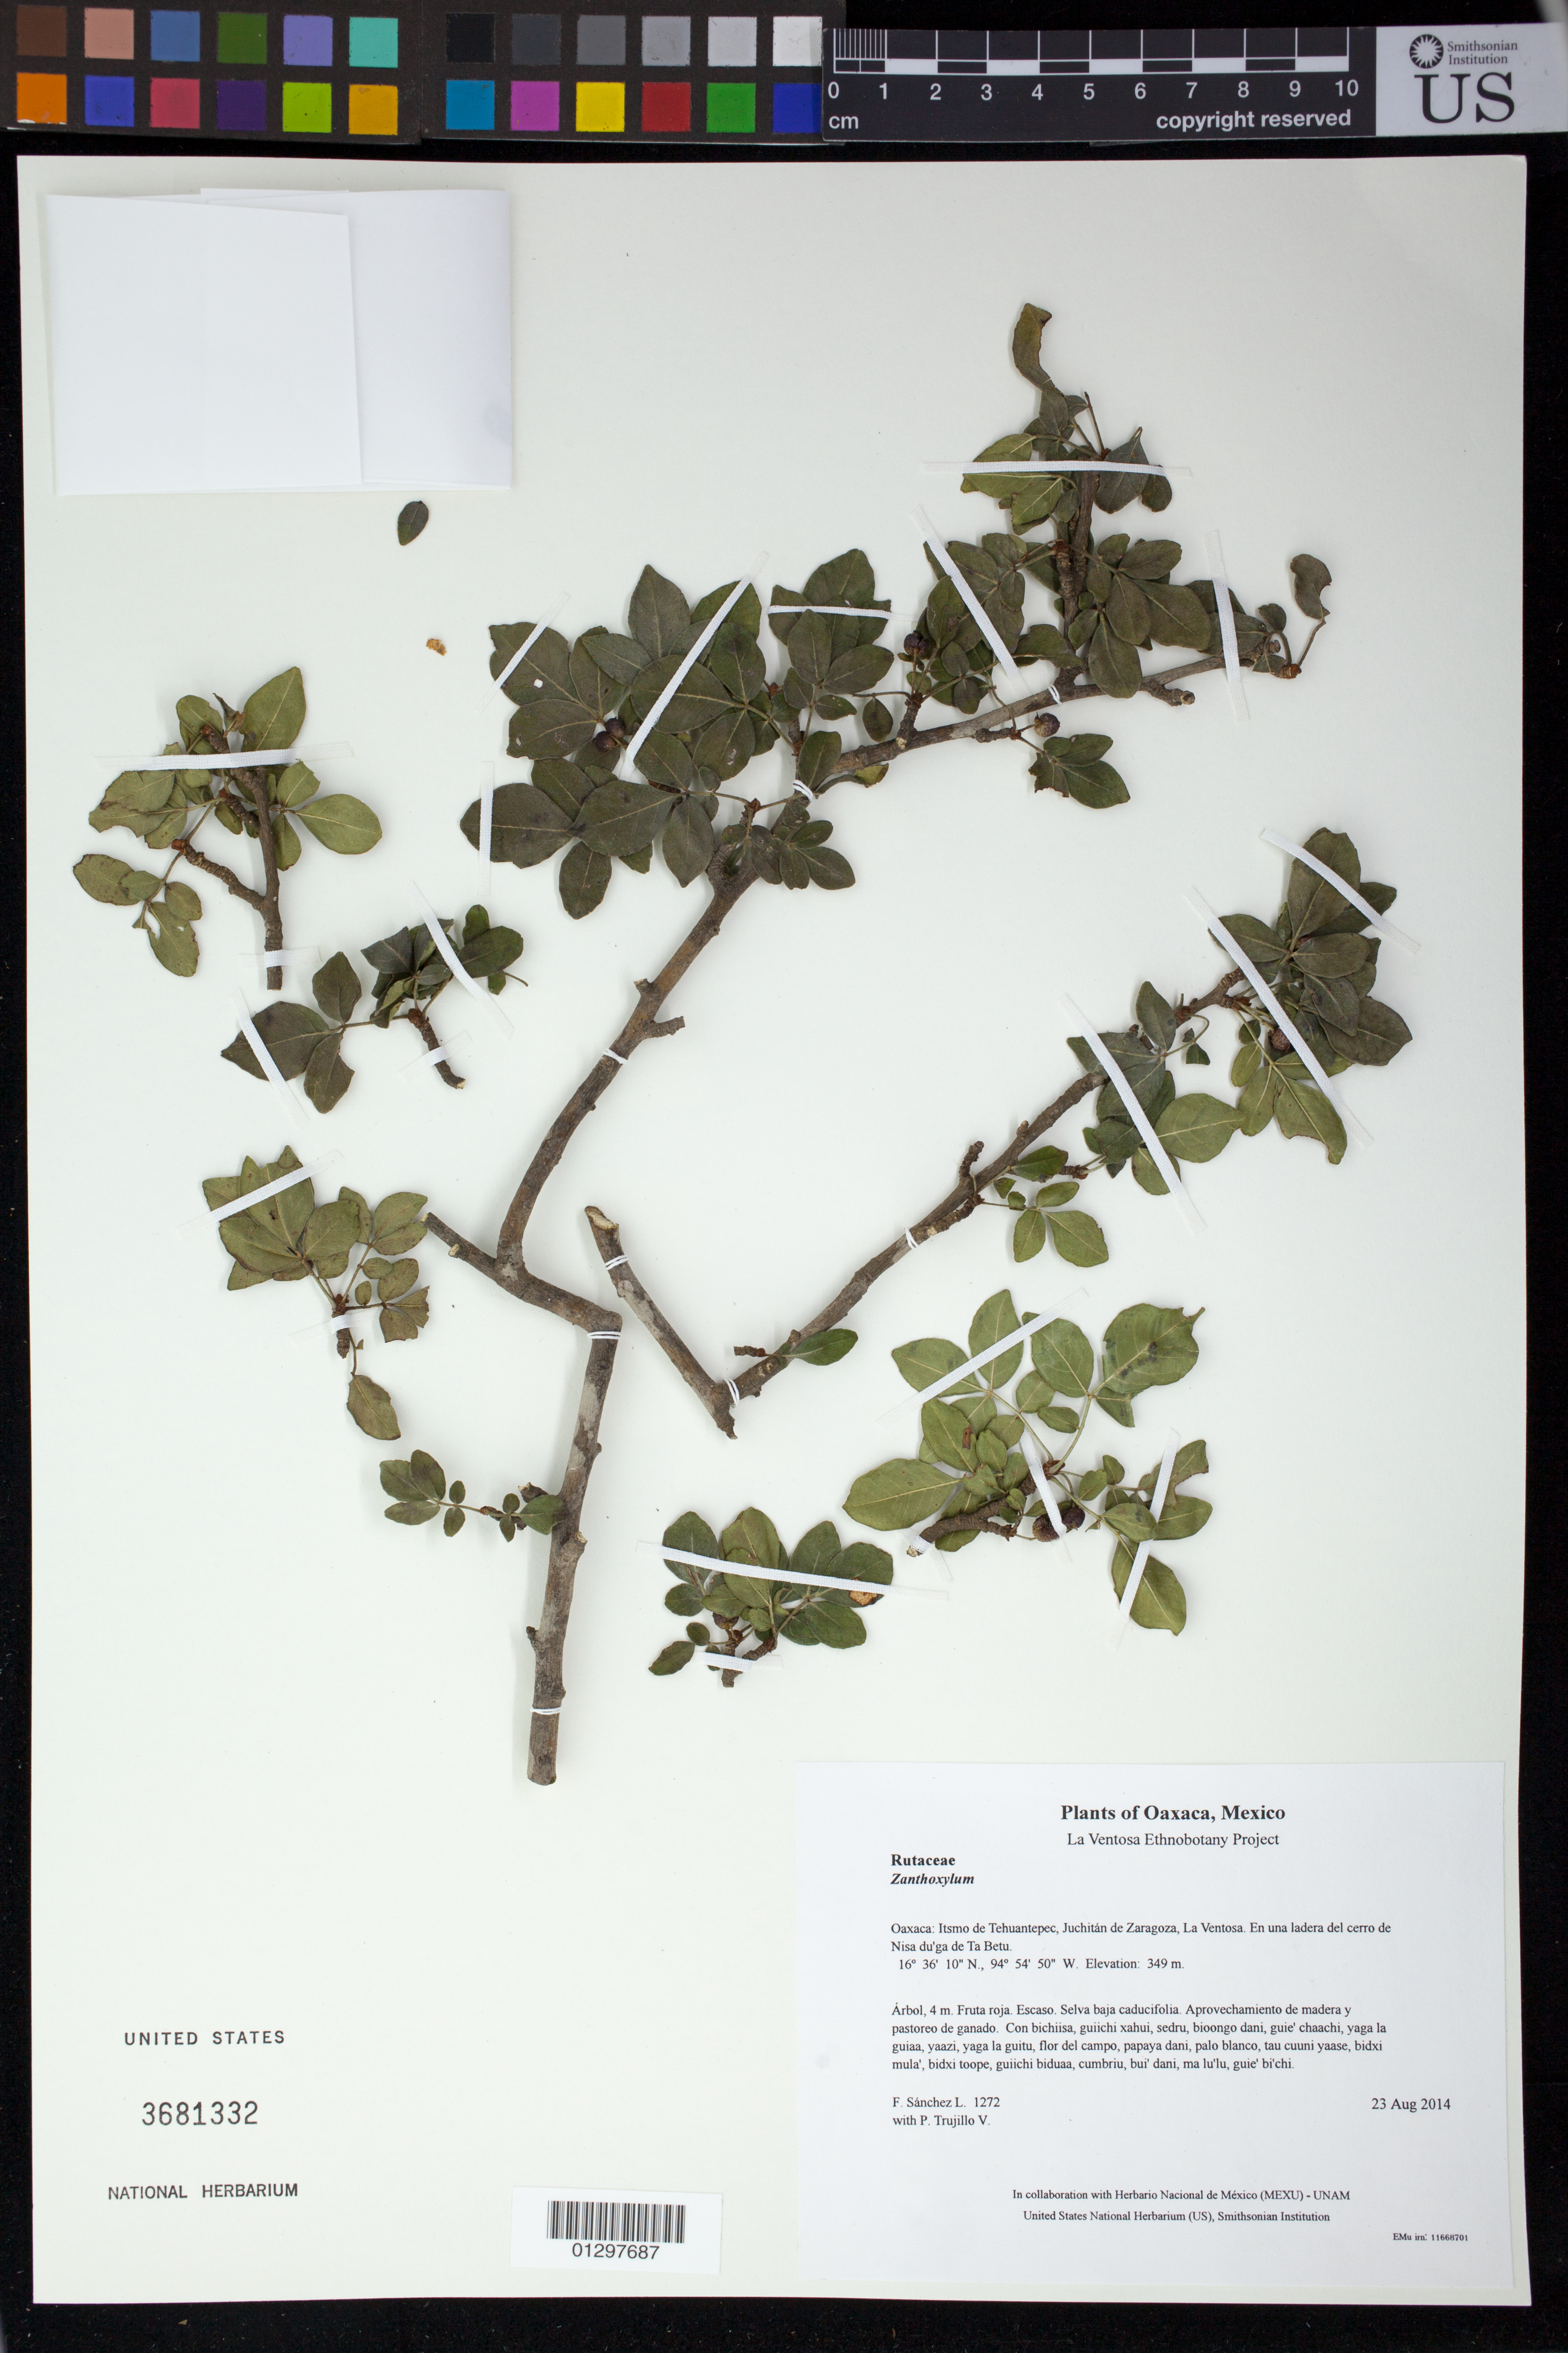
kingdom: Plantae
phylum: Tracheophyta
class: Magnoliopsida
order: Sapindales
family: Rutaceae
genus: Zanthoxylum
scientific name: Zanthoxylum ciliatum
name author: Engl.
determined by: Londoño-Echeverri, Y.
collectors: F. Sánchez L. & P. Trujillo V.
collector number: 1272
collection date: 2014-08-23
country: Mexico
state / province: Oaxaca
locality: Itsmo de Tehuantepec, Juchitán de Zaragoza, La Ventosa. En una ladera del cerro de Nisa du'ga de Ta Betu.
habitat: Selva baja caducifolia. Aprovechamiento de madera y pastoreo de ganado.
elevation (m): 349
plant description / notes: JEBOT, MEXU, SERO, US; Yaga. 4 m. Cuaananaxhi naxiña'. Huaxie'.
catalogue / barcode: US 3681332